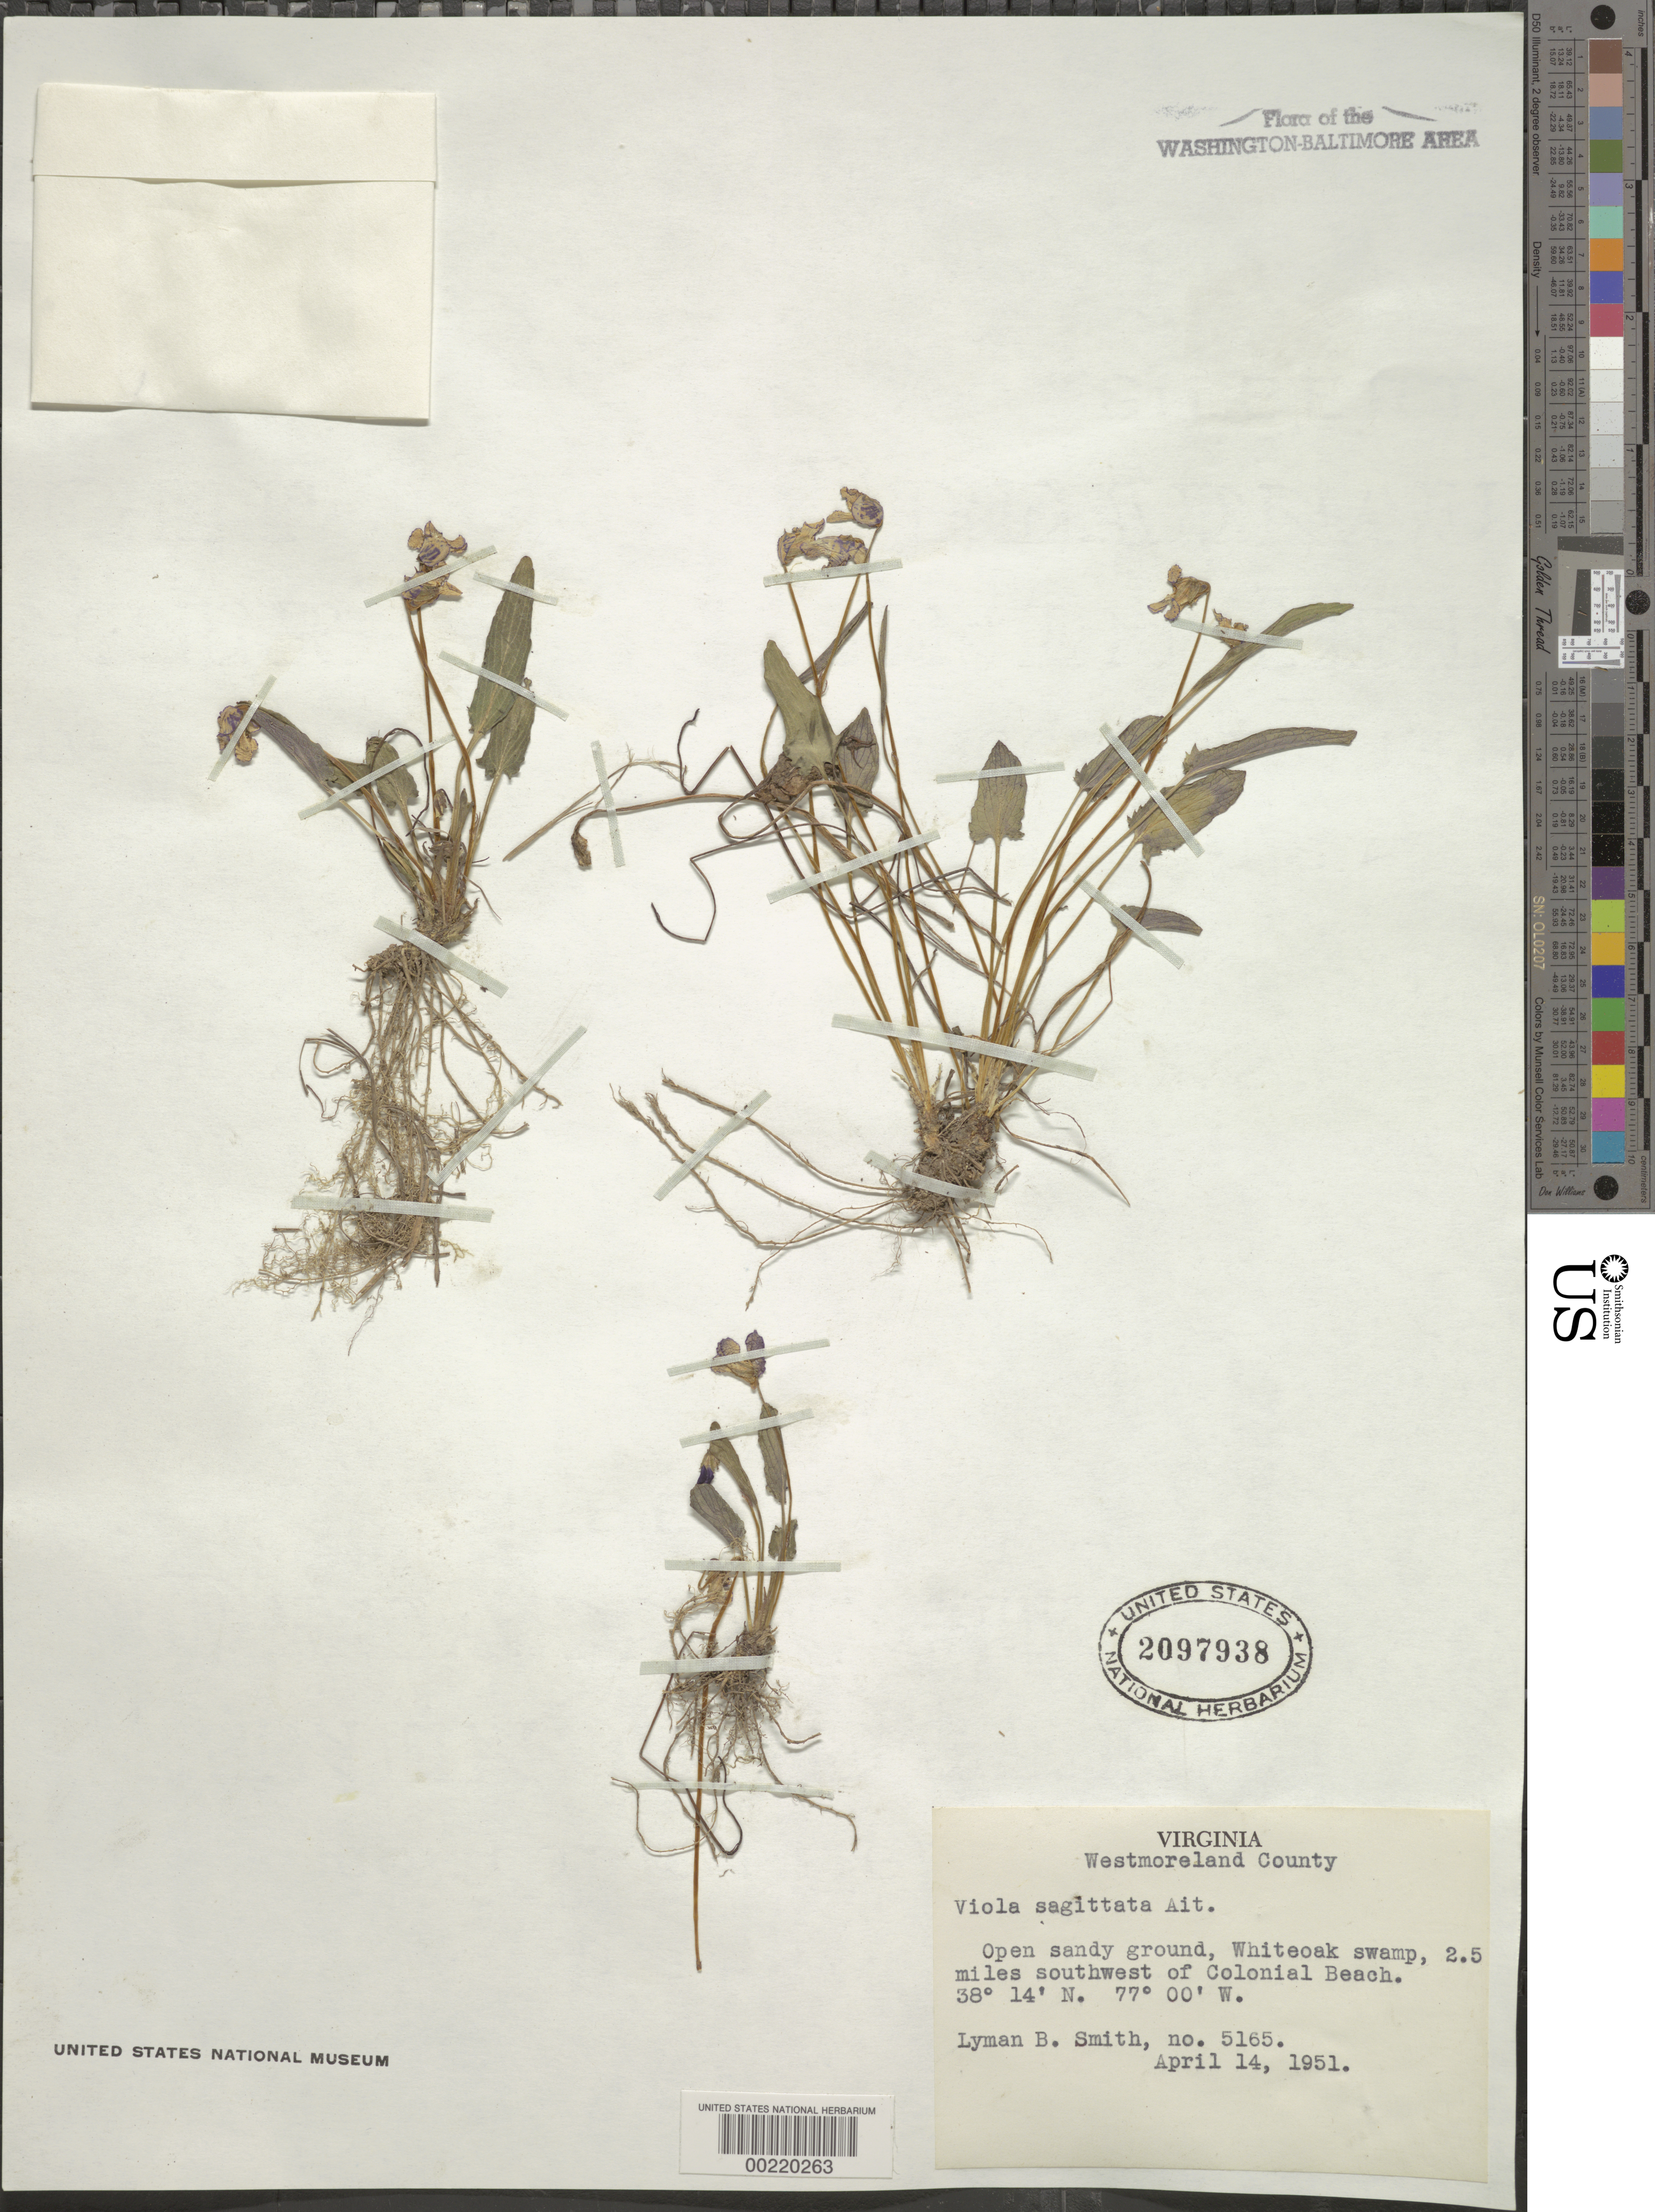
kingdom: Plantae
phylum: Tracheophyta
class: Magnoliopsida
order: Malpighiales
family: Violaceae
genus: Viola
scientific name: Viola sagittata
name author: Aiton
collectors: L. Smith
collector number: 5165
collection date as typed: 14 Apr 1951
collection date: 1951-04-14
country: United States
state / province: Virginia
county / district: Westmoreland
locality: Whiteoak swamp, southwest of Colonial Beach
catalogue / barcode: US 2097938